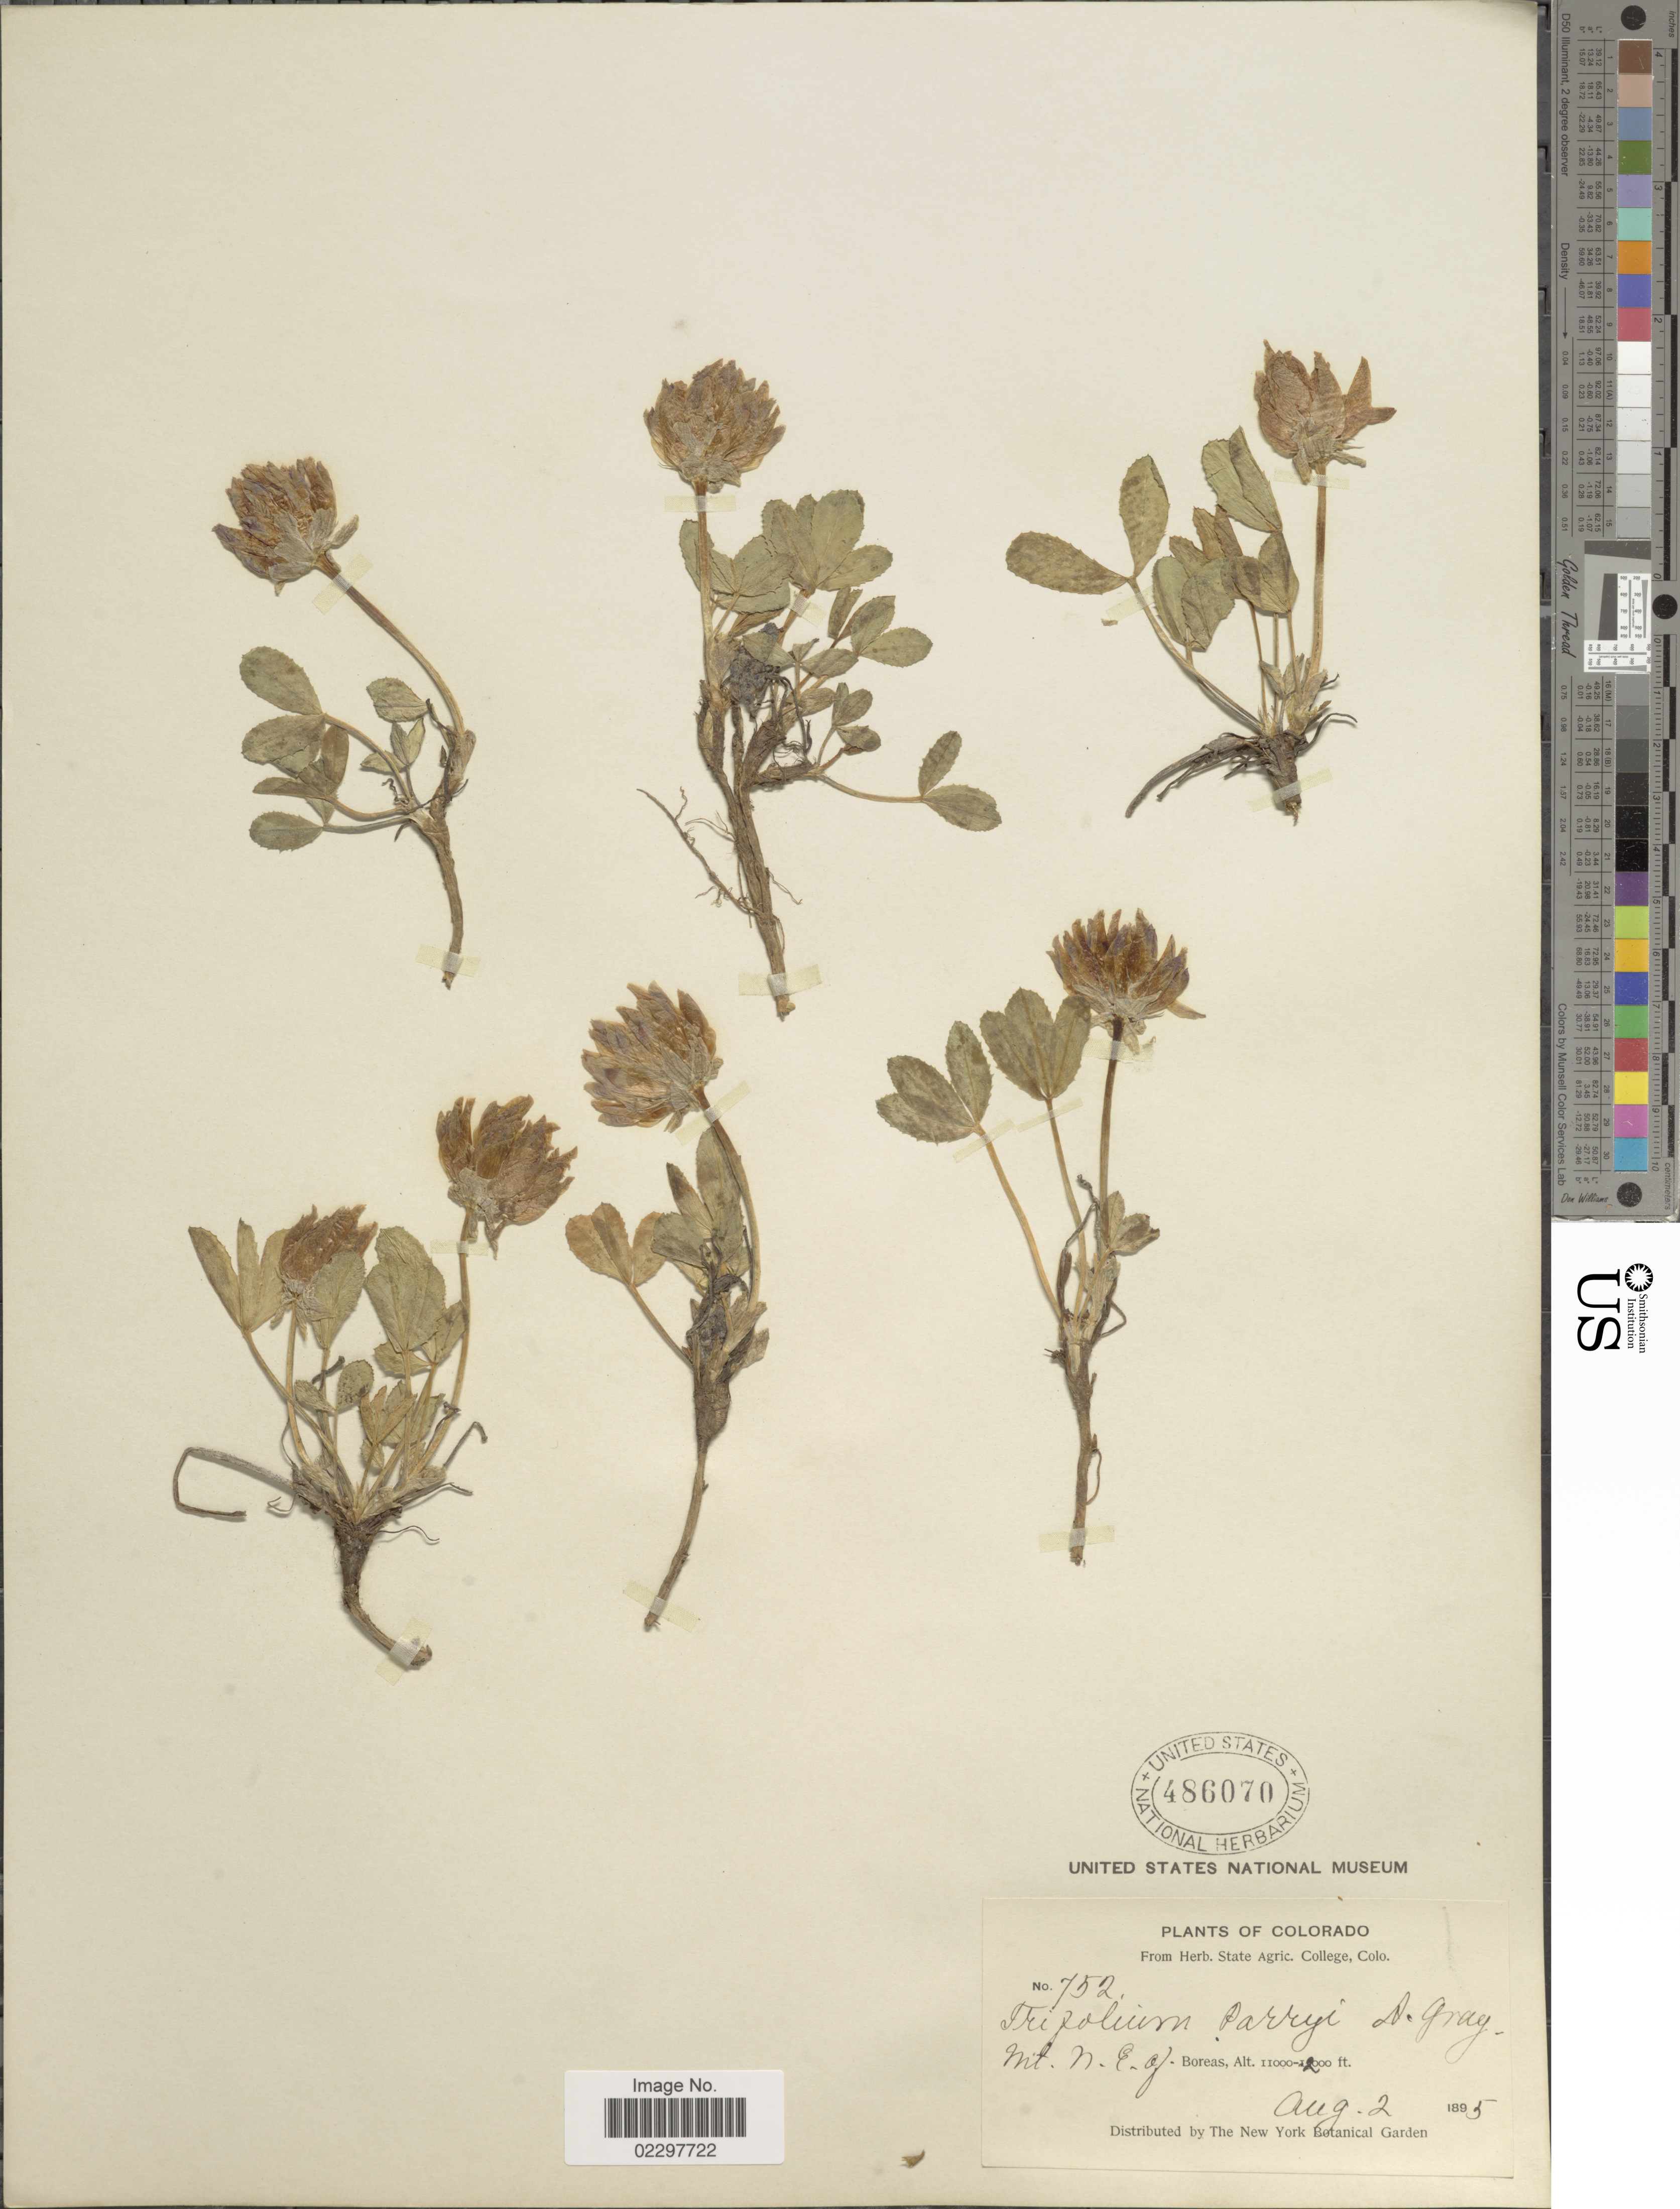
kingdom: Plantae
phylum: Tracheophyta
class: Magnoliopsida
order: Fabales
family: Fabaceae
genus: Trifolium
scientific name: Trifolium parryi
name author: A. Gray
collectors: ex herb. State Agric. College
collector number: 752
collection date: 1895-08-02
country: United States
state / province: Colorado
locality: Mt N.E. of Boreas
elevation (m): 3353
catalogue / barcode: US 486070